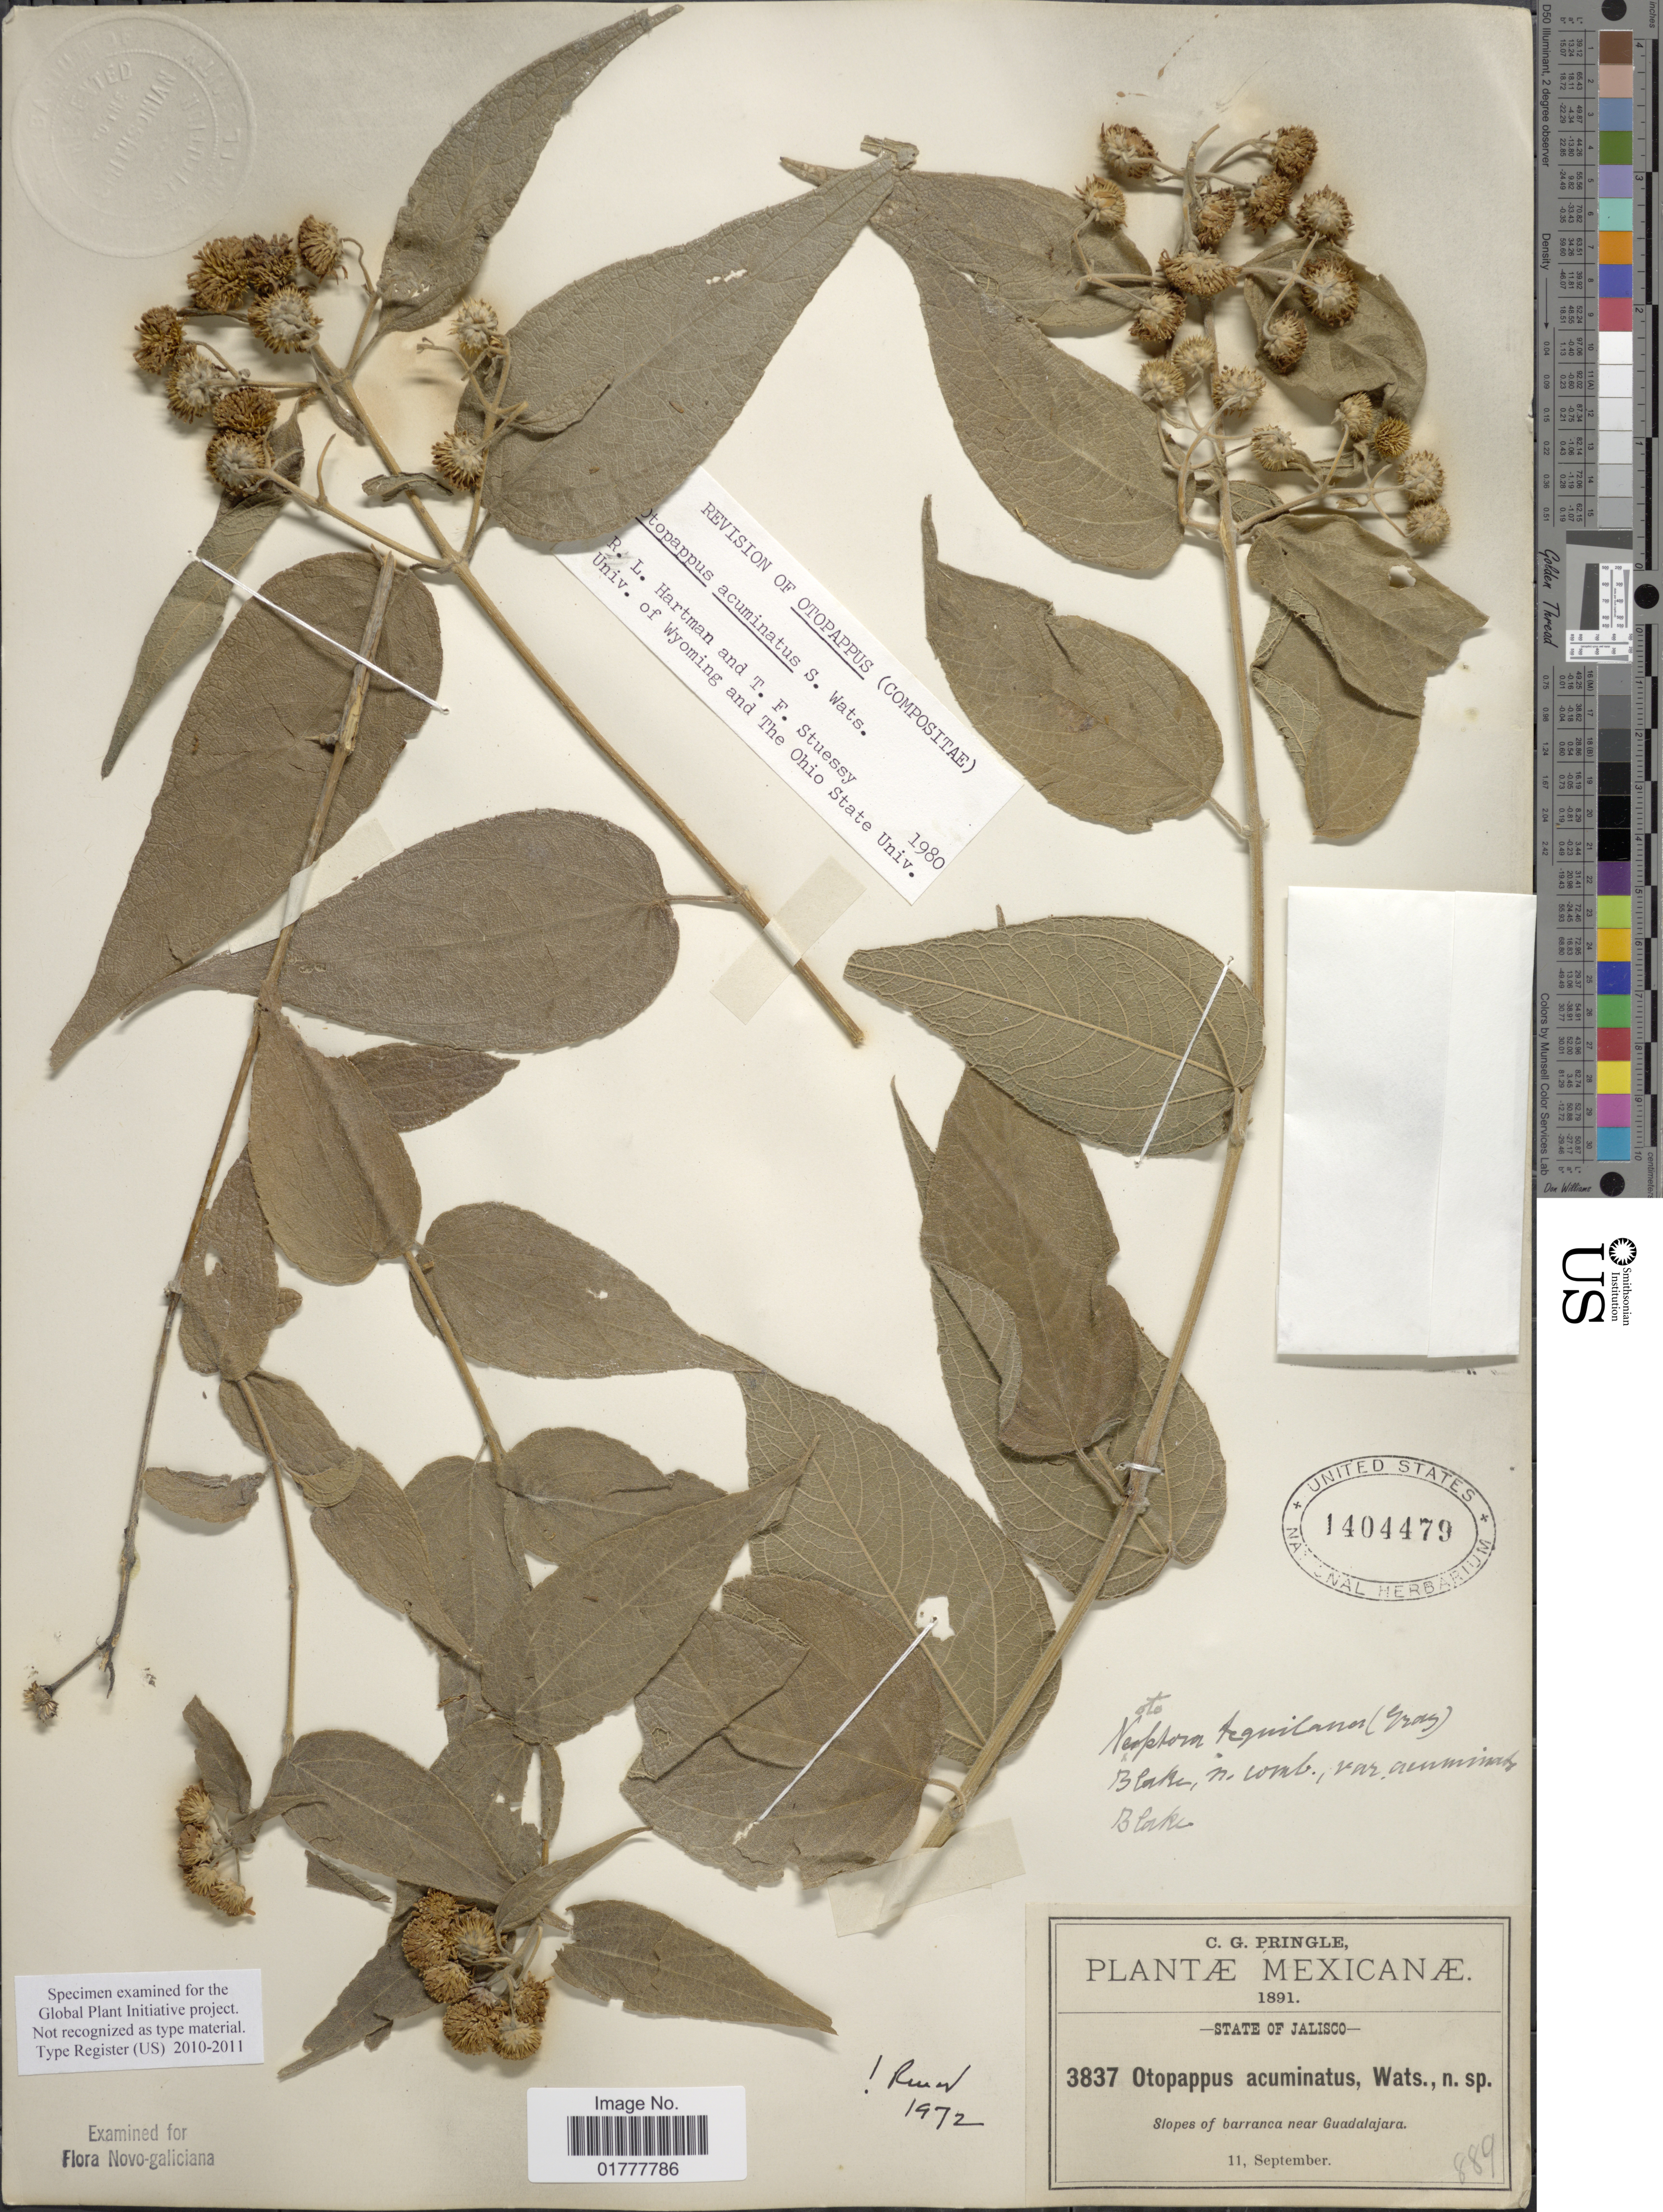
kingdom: Plantae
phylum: Tracheophyta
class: Magnoliopsida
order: Asterales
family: Asteraceae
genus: Otopappus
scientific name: Otopappus acuminatus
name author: S. Watson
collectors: C. G. Pringle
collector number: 3837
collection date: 1891-09-11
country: Mexico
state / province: Jalisco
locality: State of Jalisco. Slopes of barranca near Guadalajara.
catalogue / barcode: US 1404479